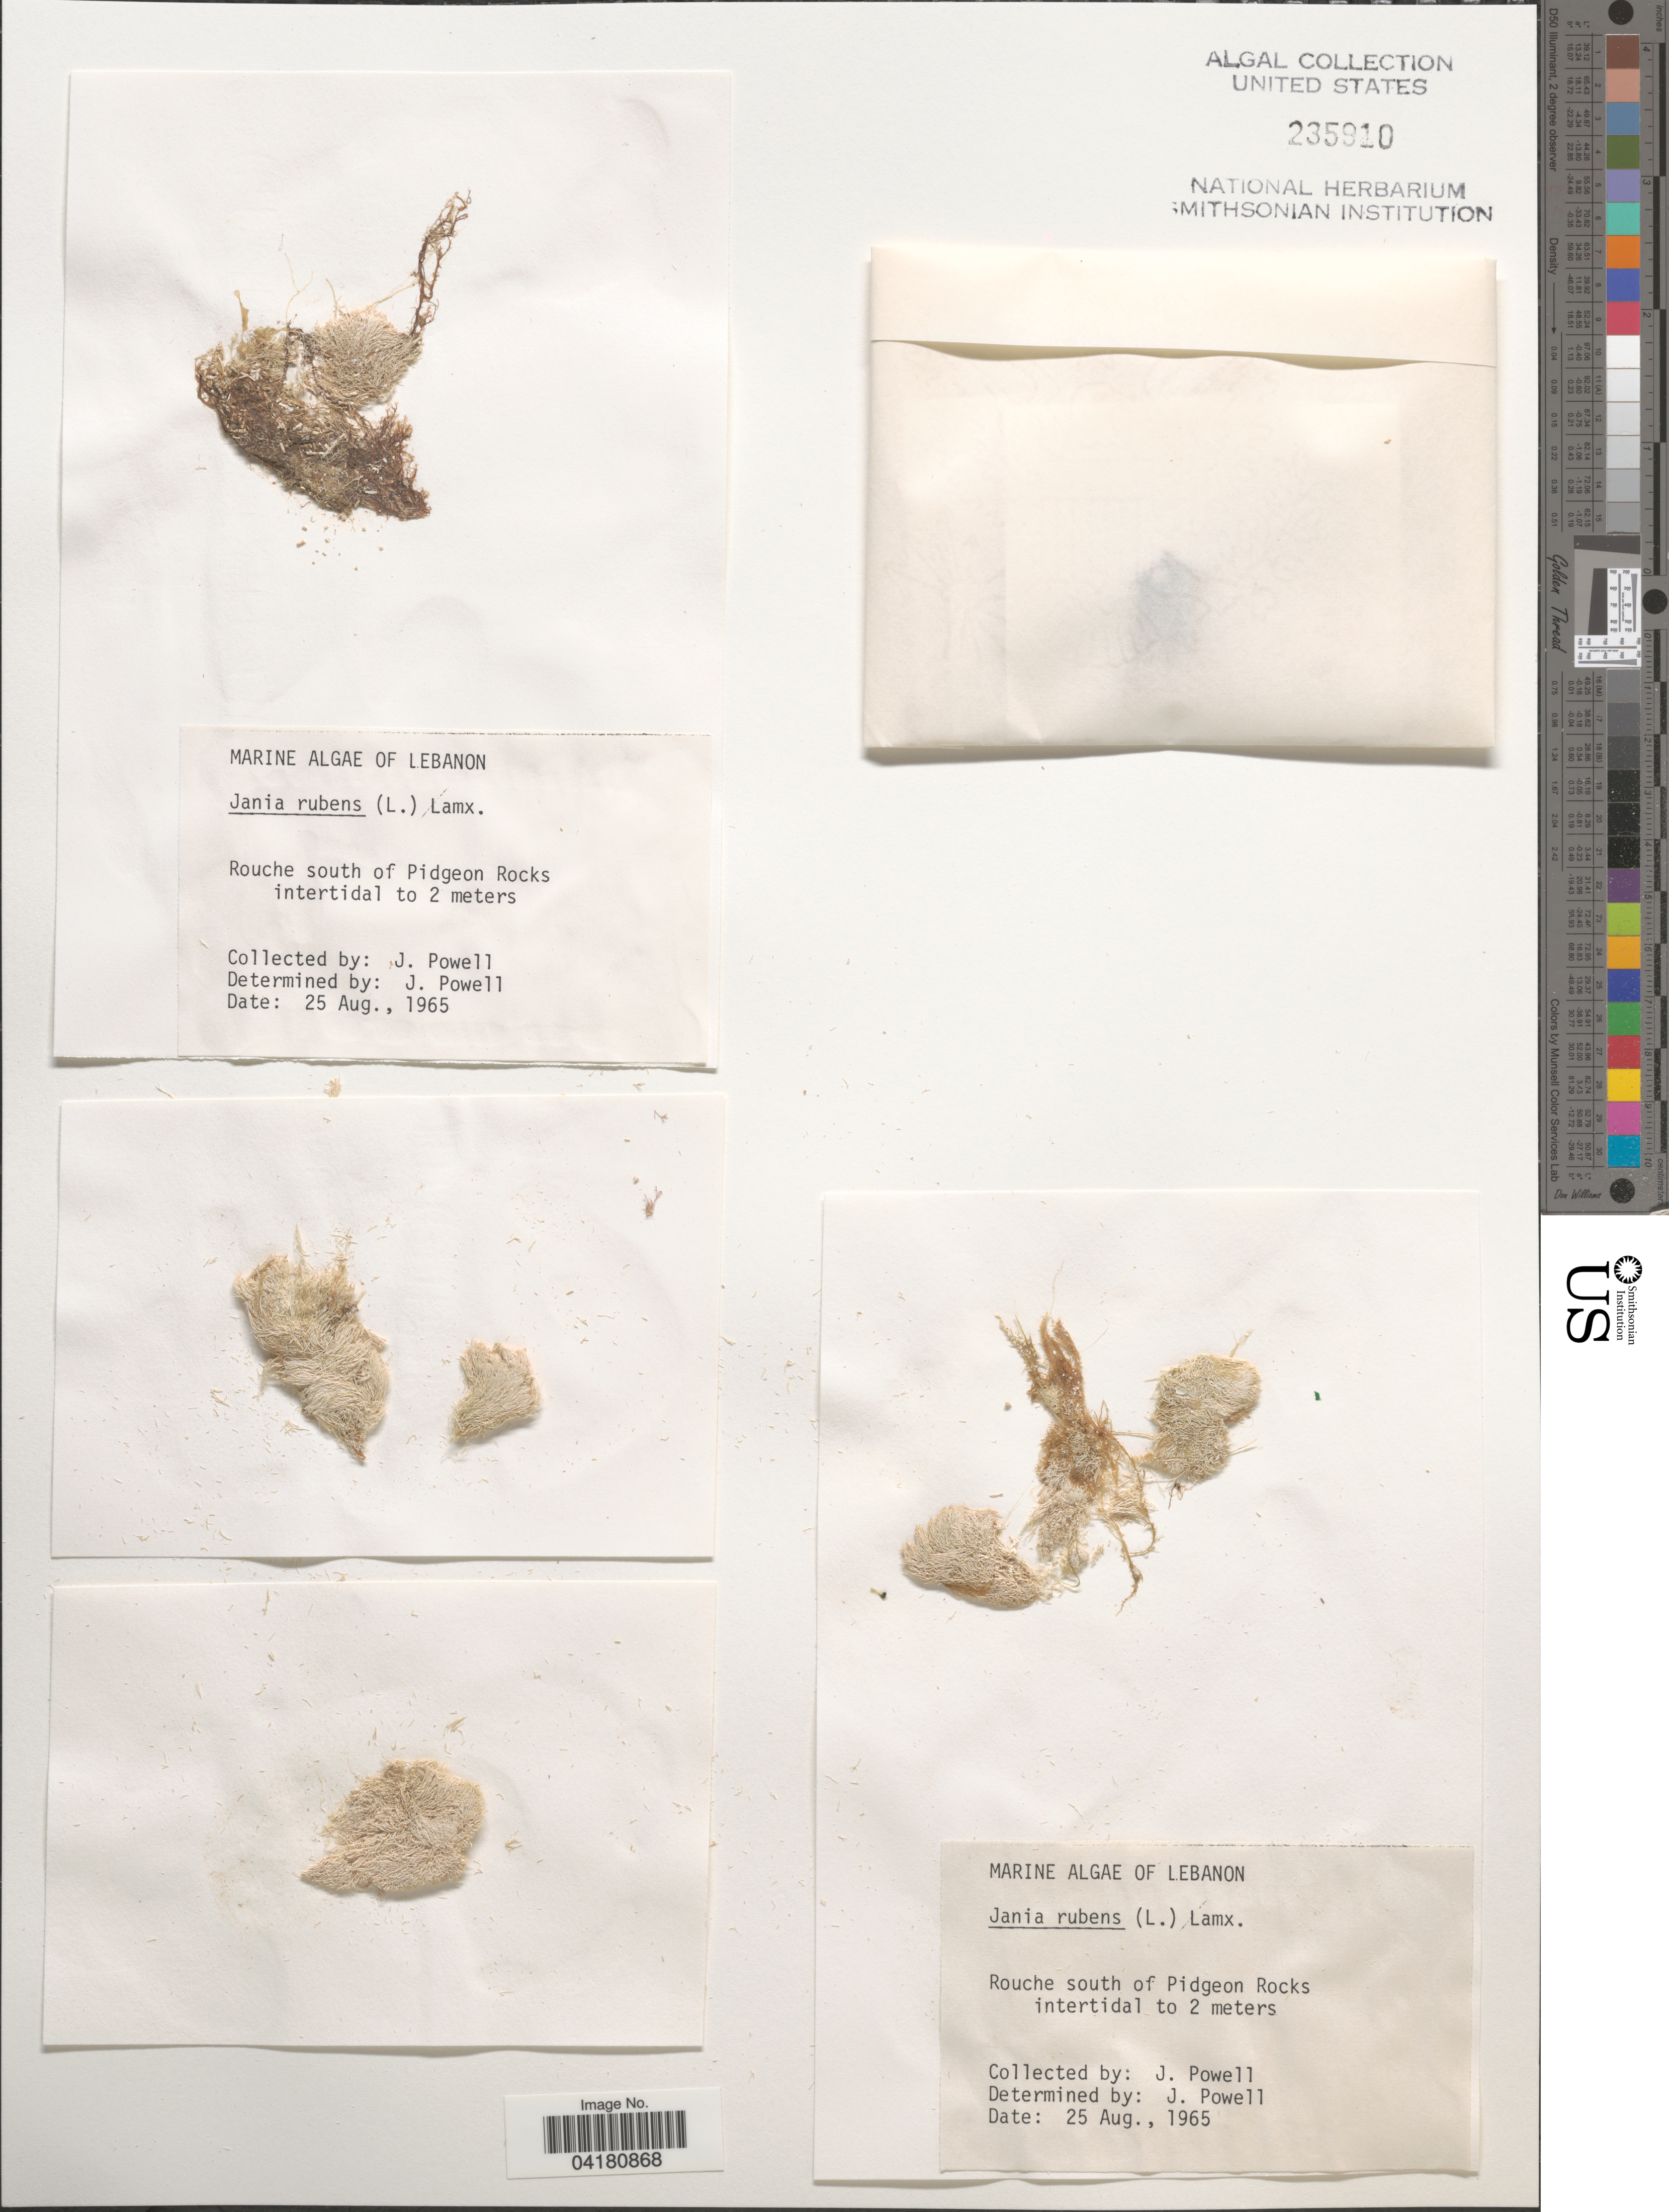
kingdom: Plantae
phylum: Rhodophyta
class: Florideophyceae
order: Corallinales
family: Corallinaceae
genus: Jania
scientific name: Jania rubens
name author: (L.) J.V.Lamouroux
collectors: J. Powell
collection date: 1965-08-25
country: Lebanon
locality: Rouche south of Pidgeon Rocks intertidal to 2 meters.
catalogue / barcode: US 235910